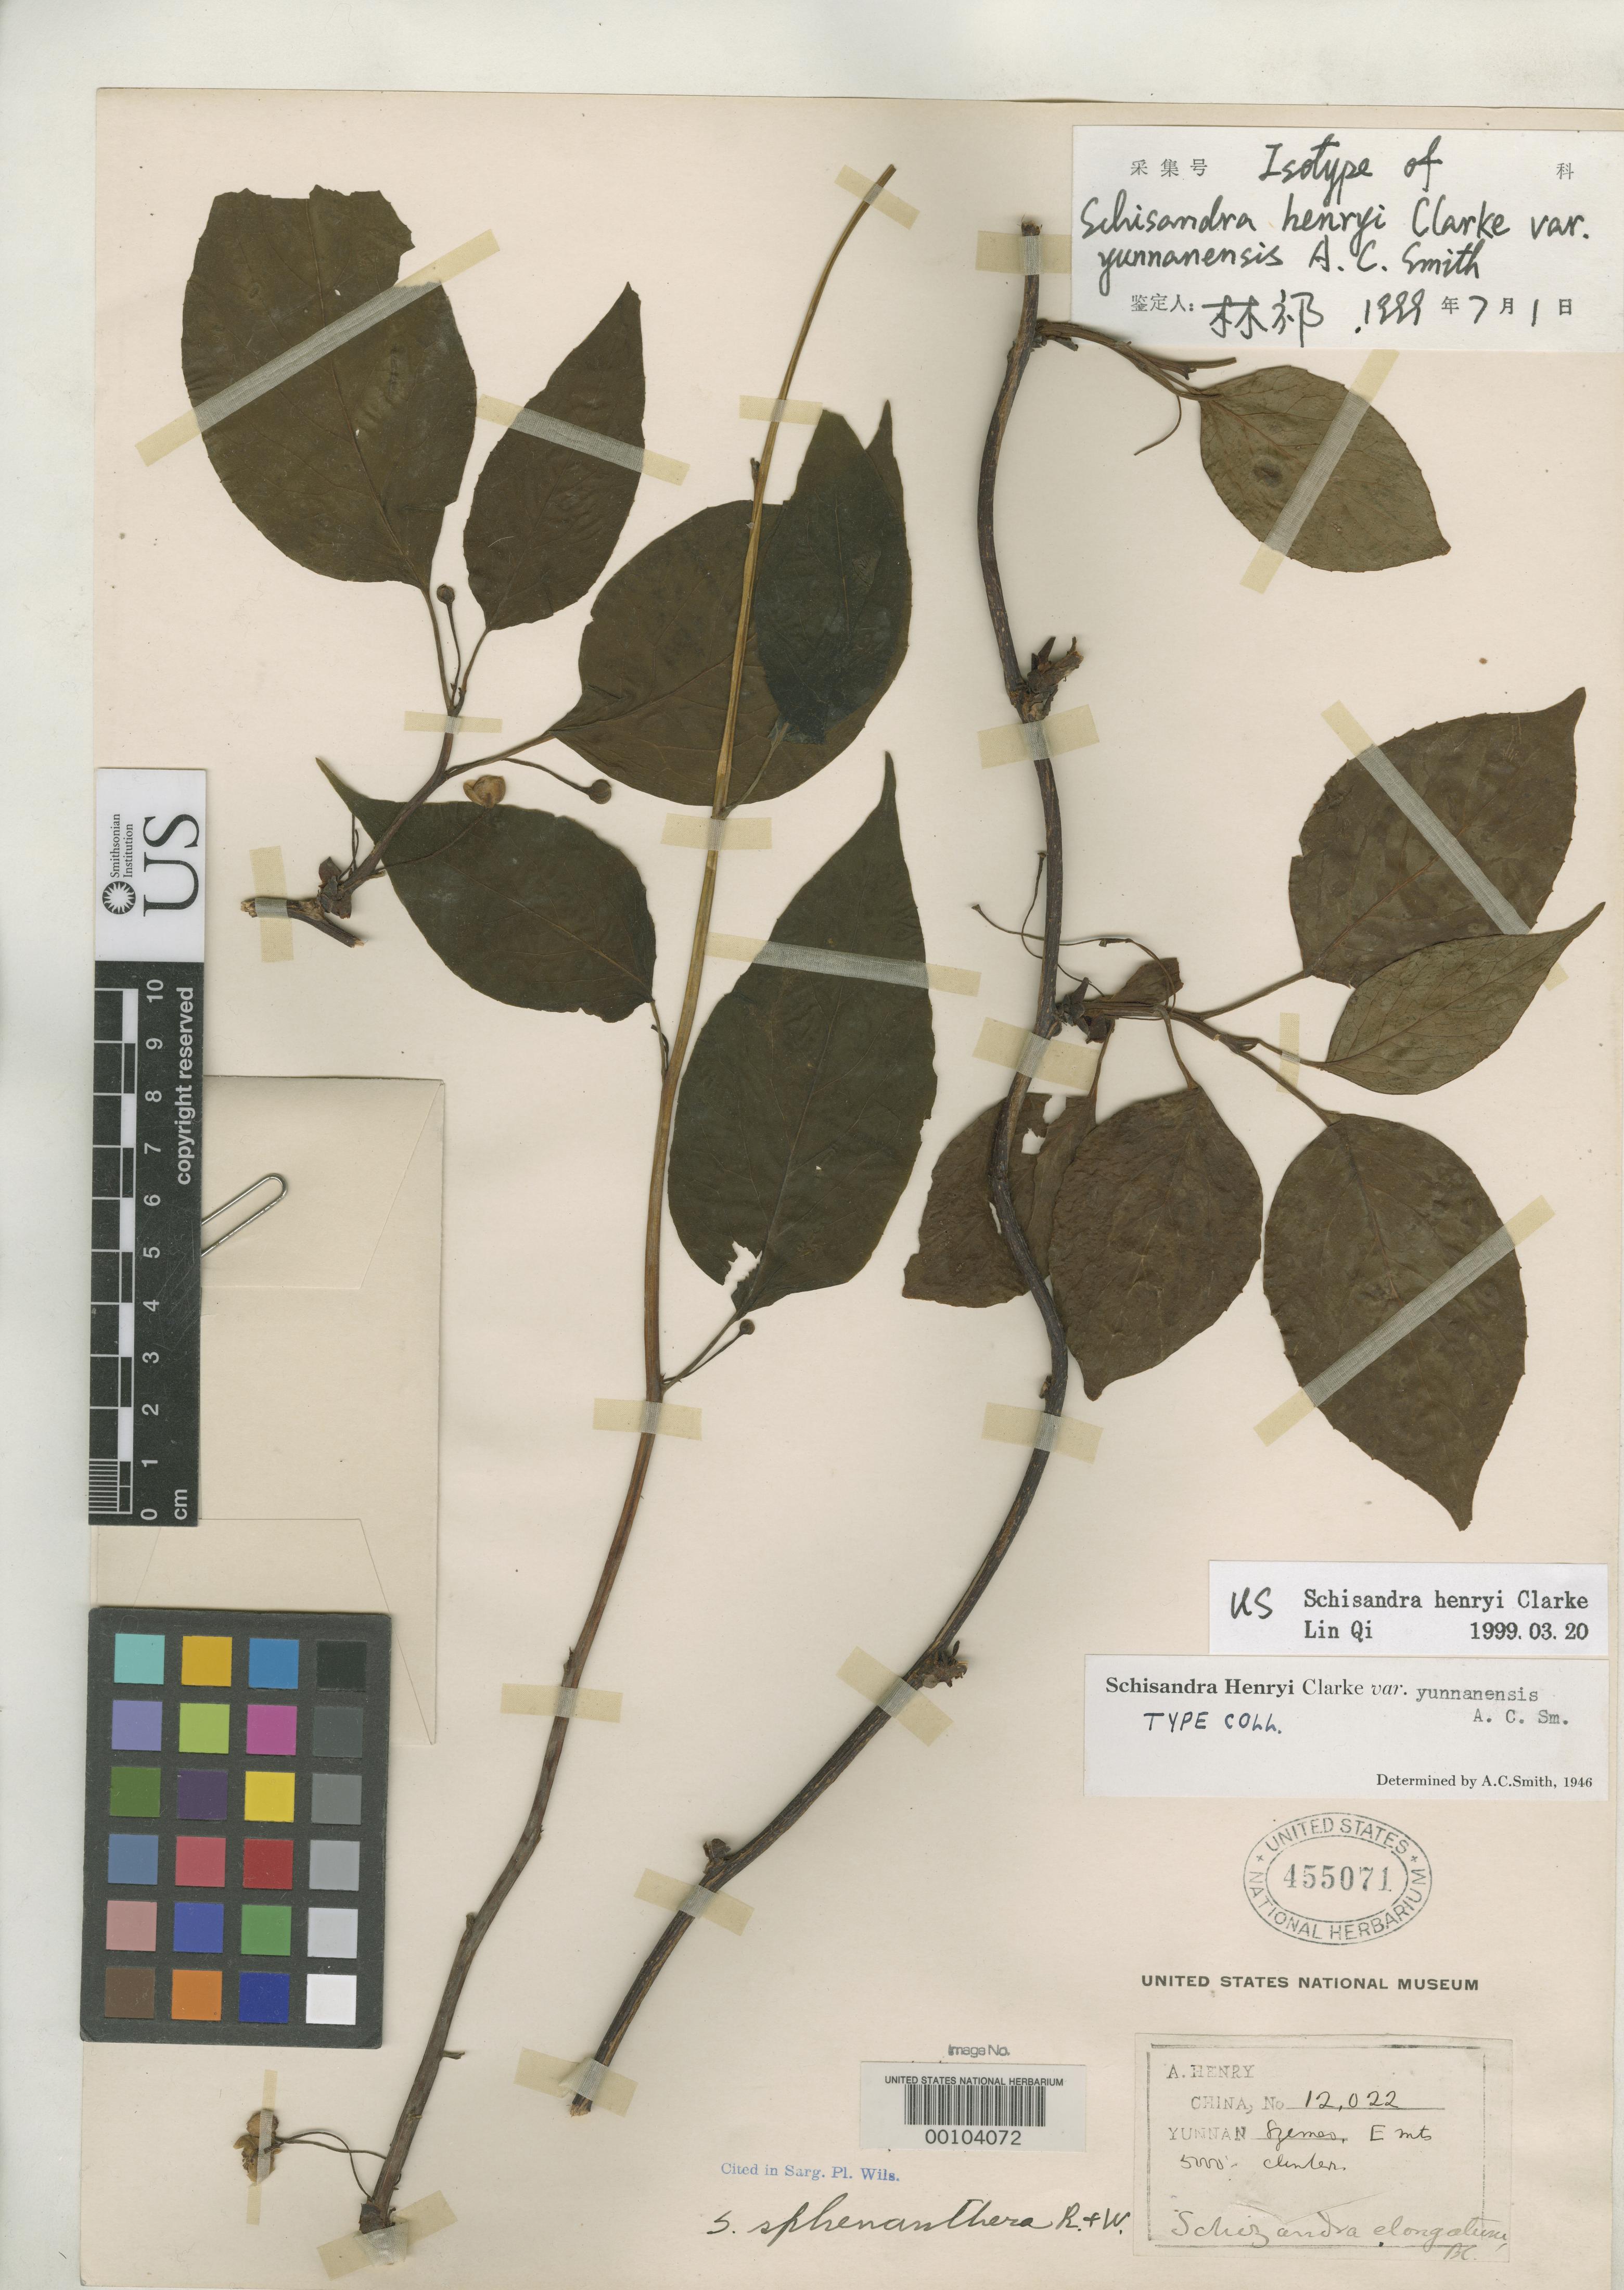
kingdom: Plantae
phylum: Tracheophyta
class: Magnoliopsida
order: Austrobaileyales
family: Schisandraceae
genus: Schisandra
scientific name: Schisandra henryi var. yunnanensis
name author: A.C. Sm.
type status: Isotype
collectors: A. Henry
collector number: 12022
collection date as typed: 30 May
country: China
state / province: Yunnan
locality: Sze-moa, E Mtns.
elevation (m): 1524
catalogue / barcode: US 455071